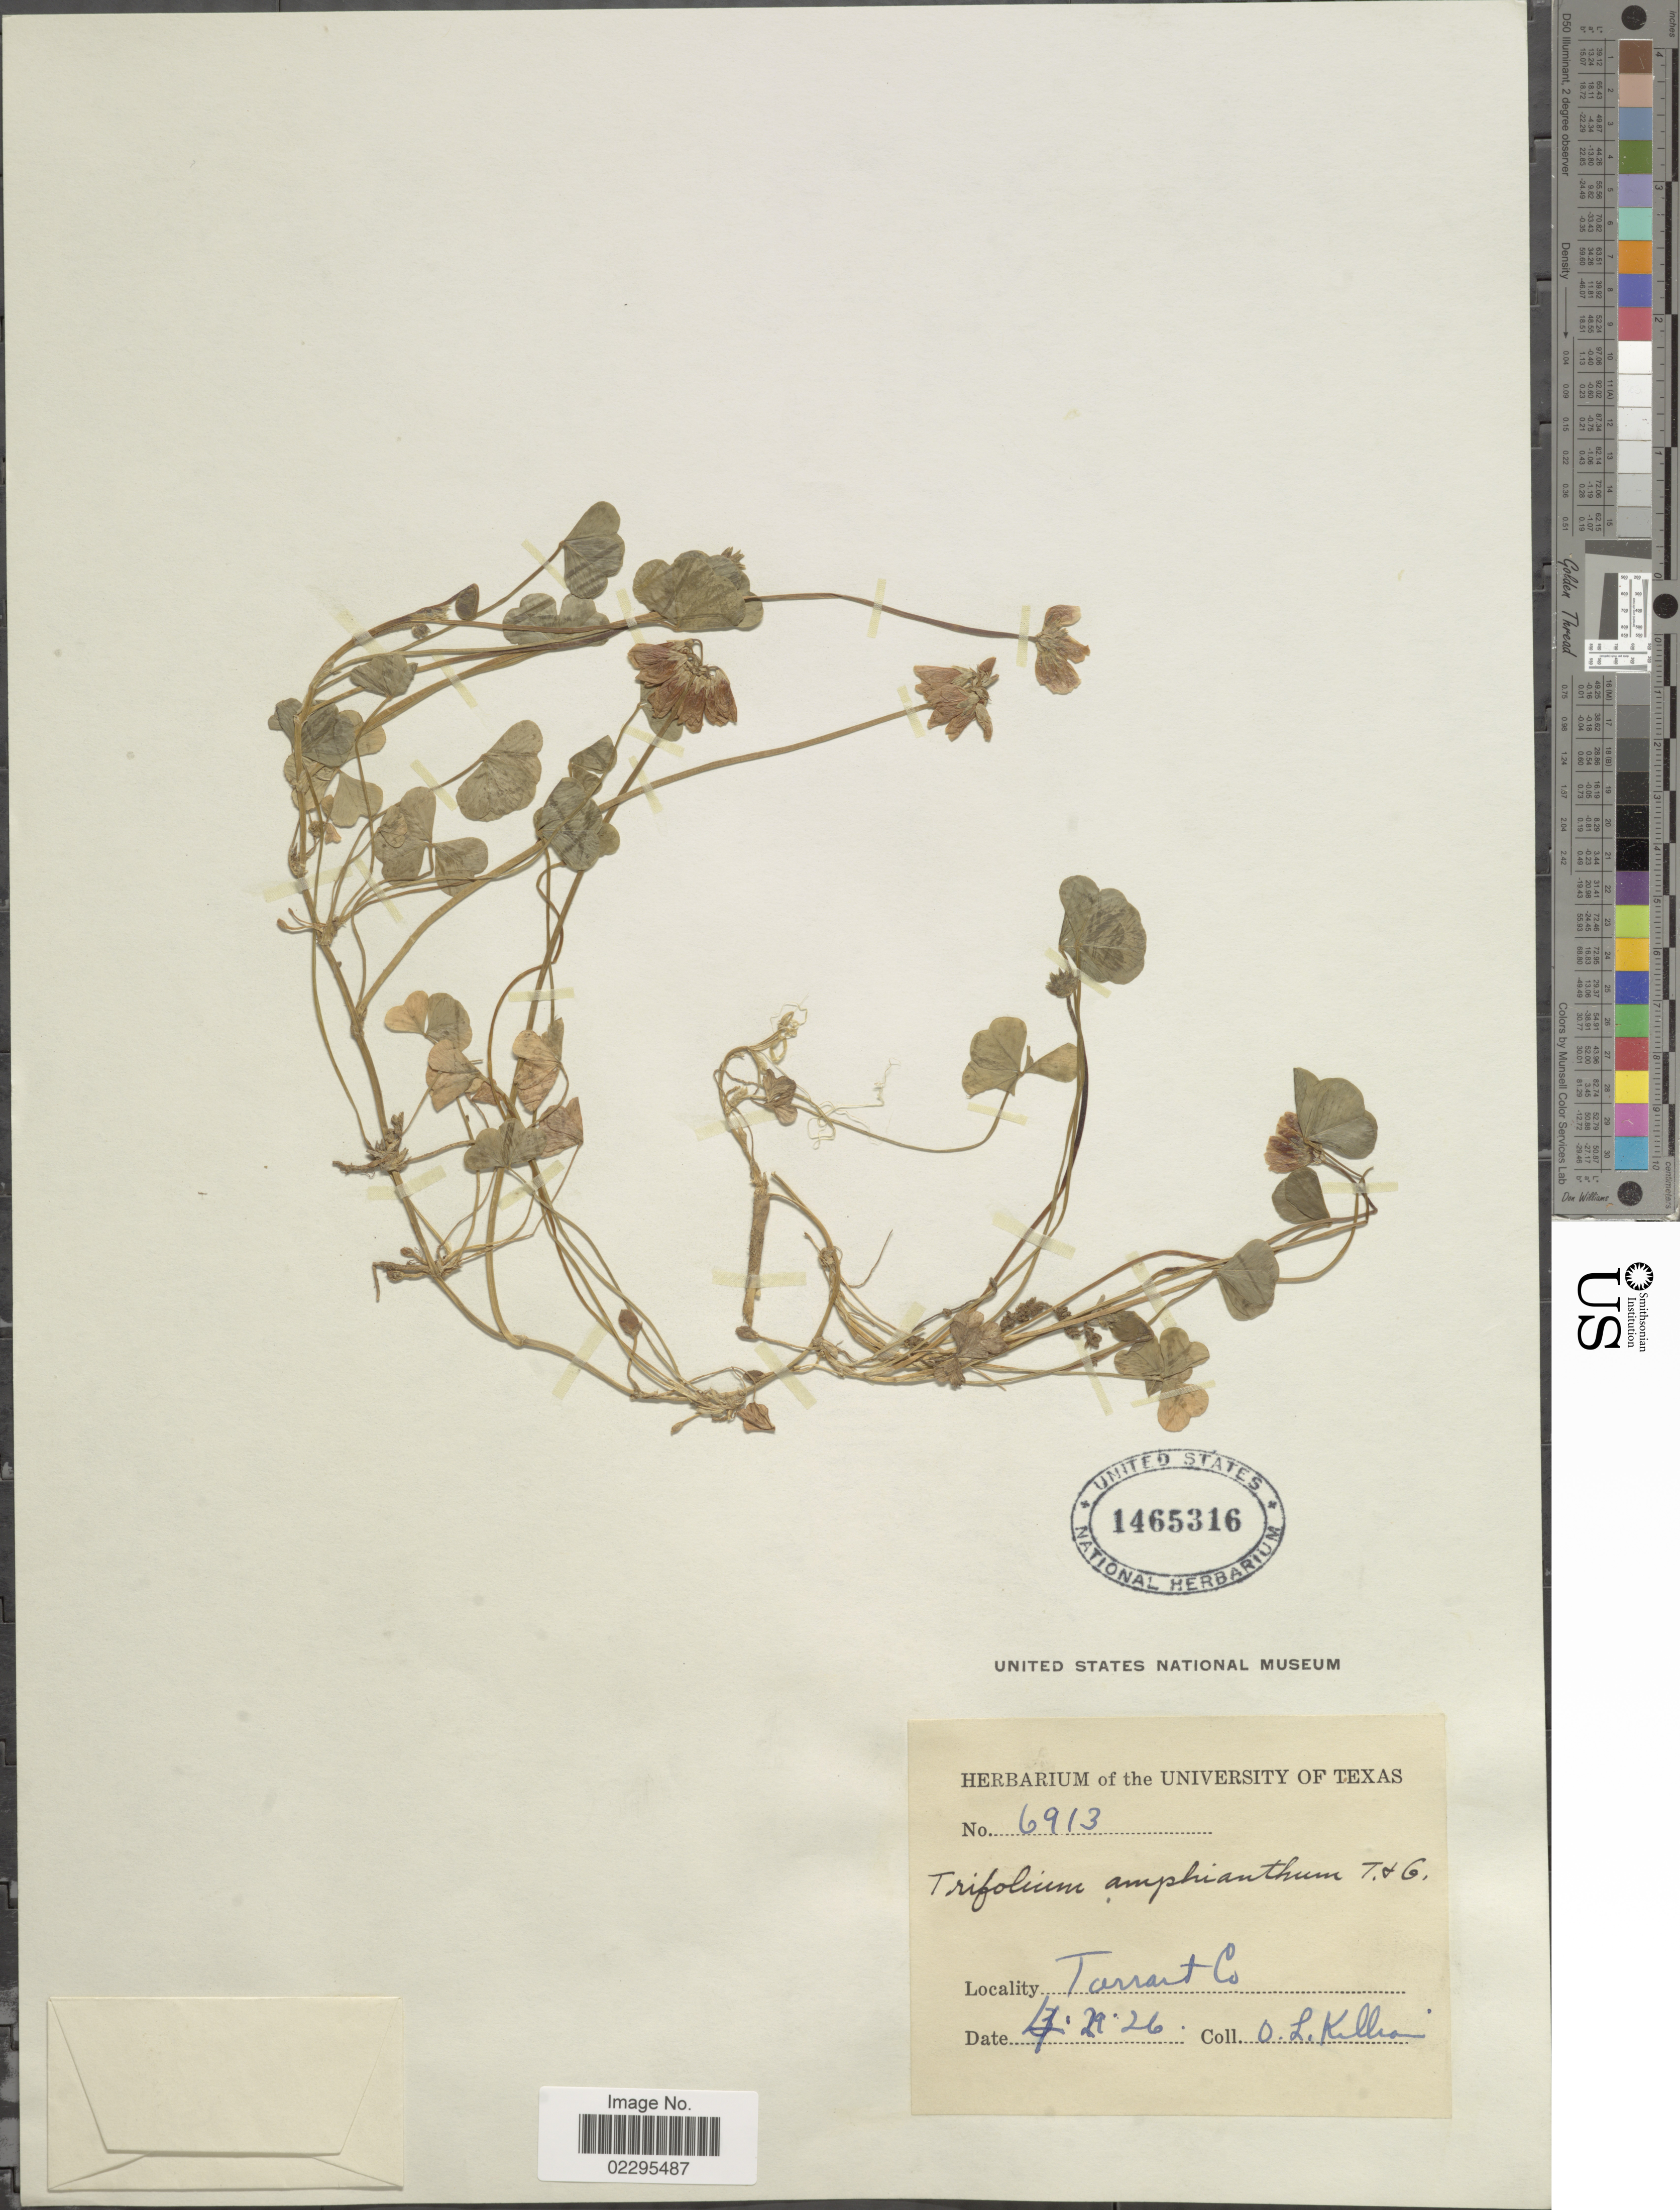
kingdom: Plantae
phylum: Tracheophyta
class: Magnoliopsida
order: Fabales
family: Fabaceae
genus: Trifolium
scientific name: Trifolium amphianthum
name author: Torr. & A. Gray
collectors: O. Killian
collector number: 6913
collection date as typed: Transcribed d/m/y: 29/4/26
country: United States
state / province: Texas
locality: Tarrant Co.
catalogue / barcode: US 1465316